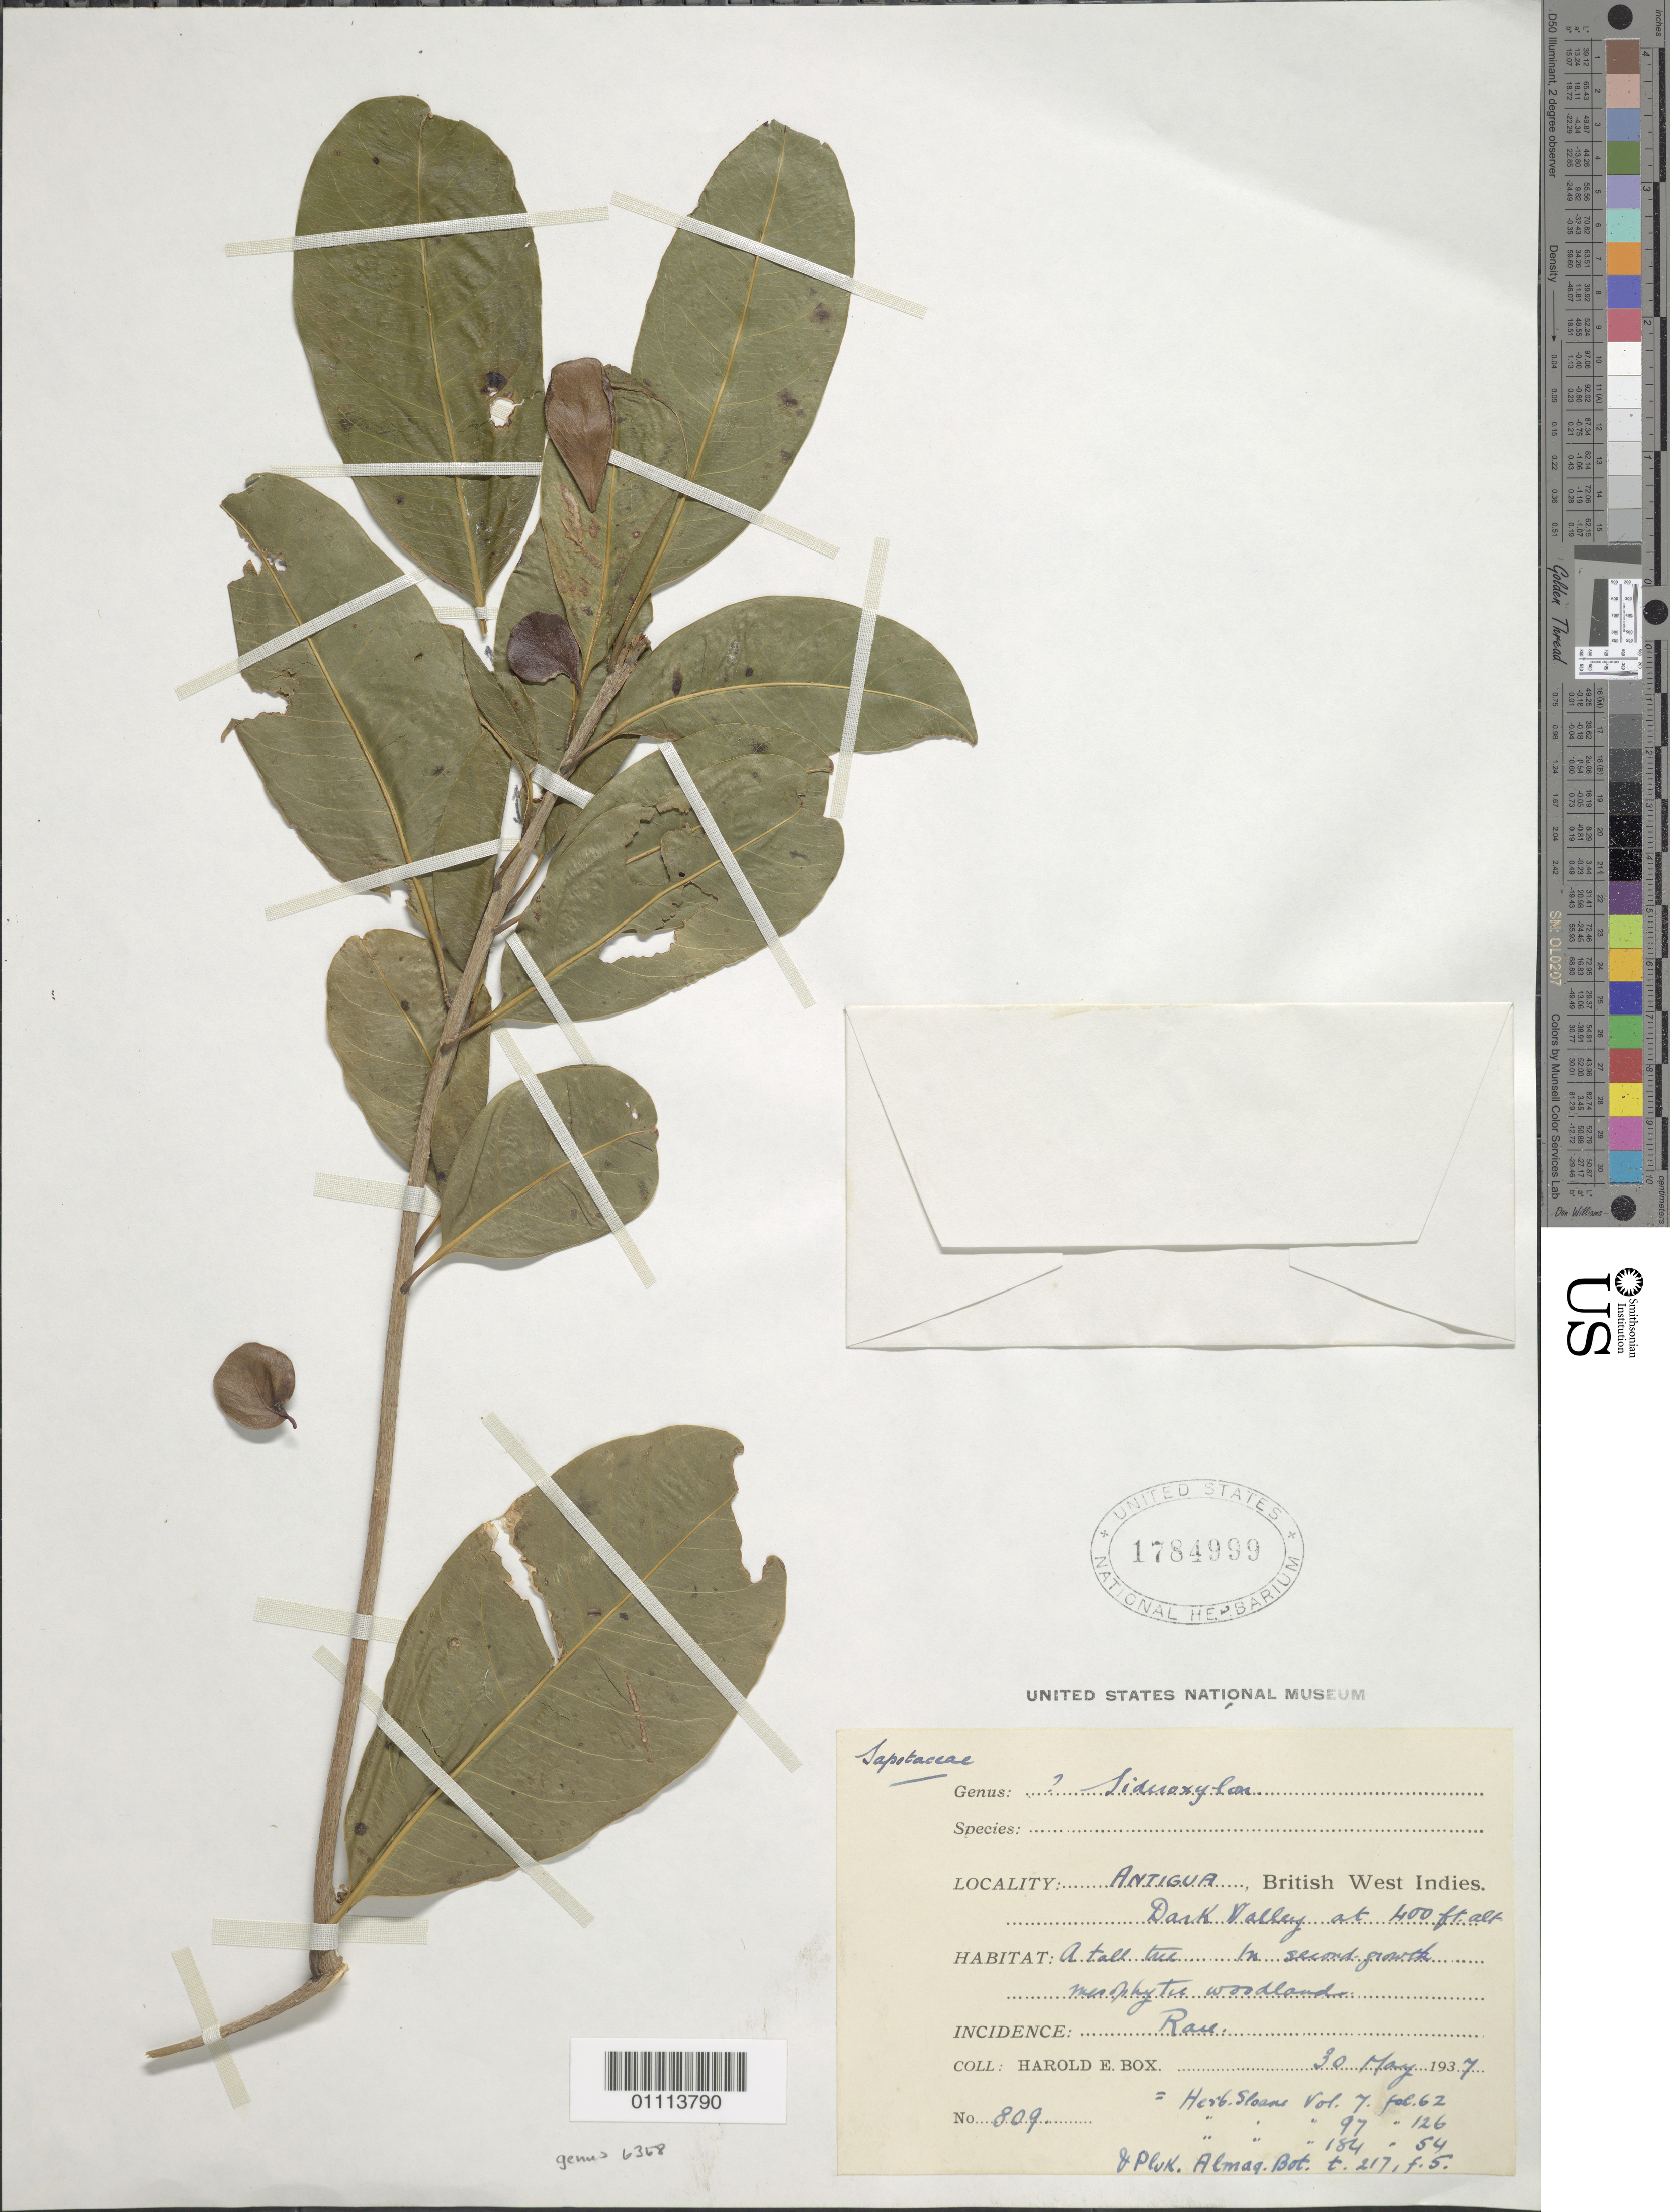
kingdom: Plantae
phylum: Tracheophyta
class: Magnoliopsida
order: Ericales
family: Sapotaceae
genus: Sideroxylon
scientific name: Sideroxylon sp.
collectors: H. E. Box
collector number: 809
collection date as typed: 30 May 1937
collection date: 1937-05-30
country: Antigua and Barbuda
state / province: Saint Mary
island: Antigua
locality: Dark Valley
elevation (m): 122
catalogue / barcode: US 1784999